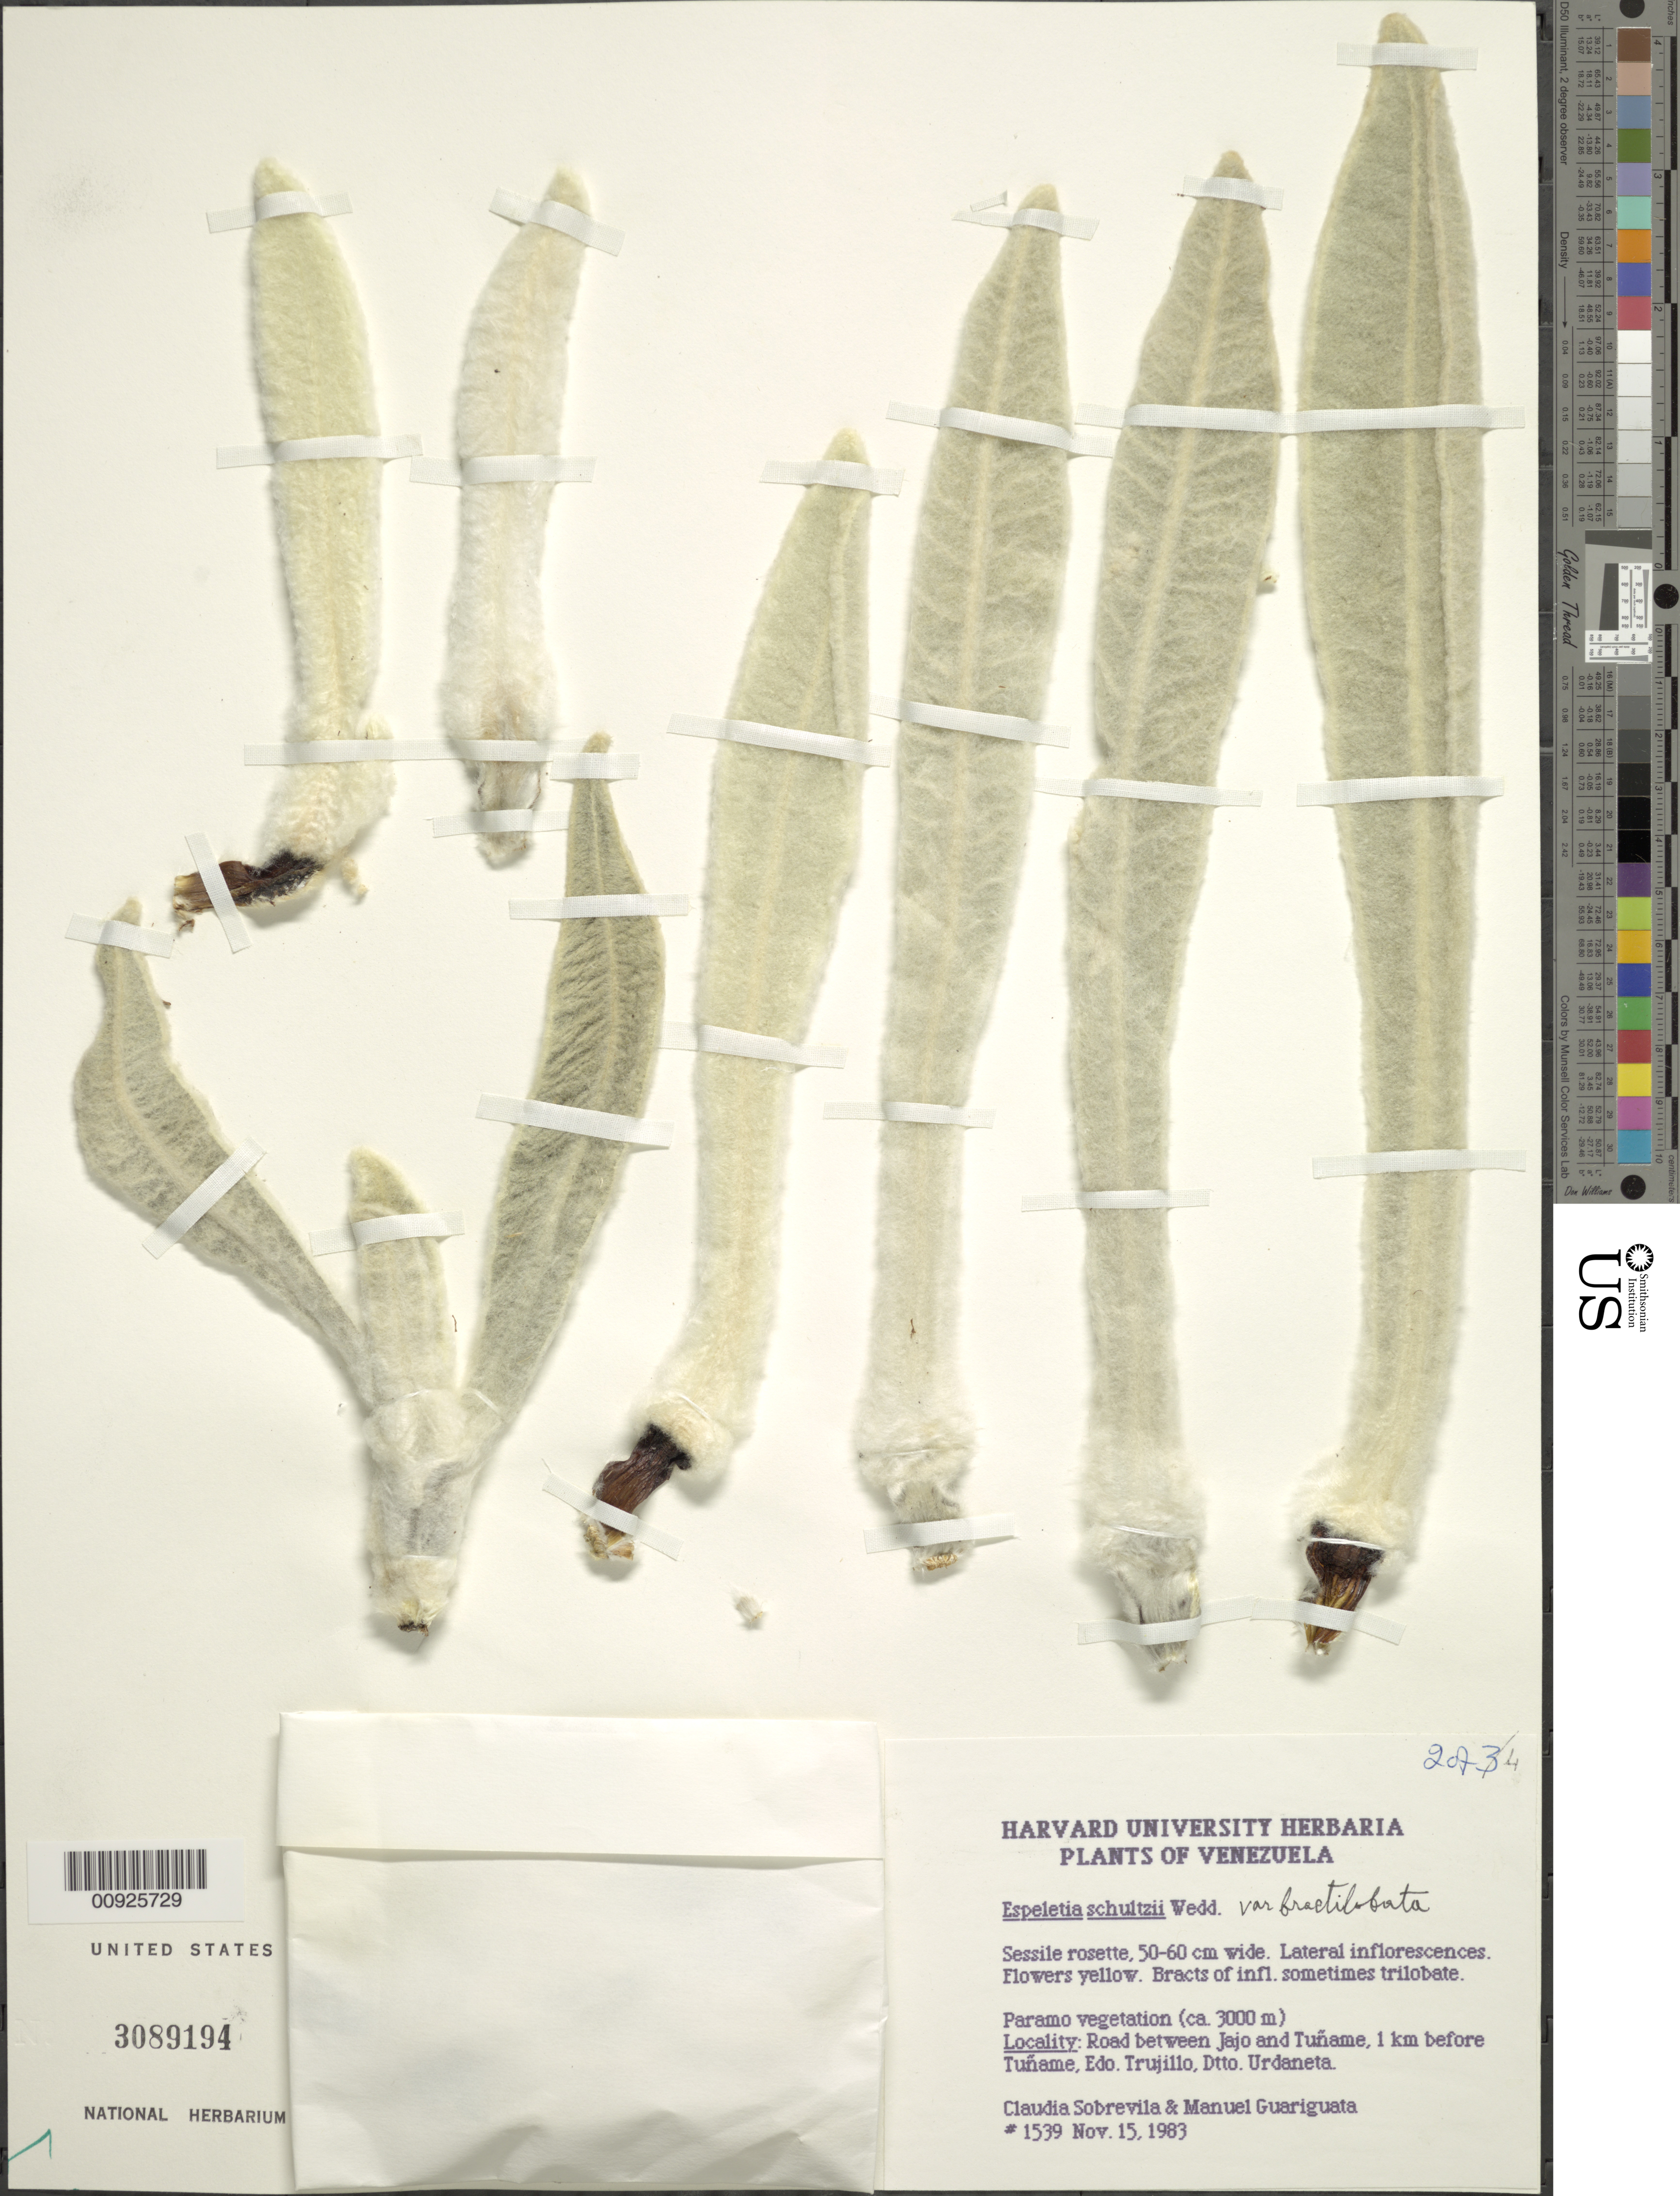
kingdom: Plantae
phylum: Tracheophyta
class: Magnoliopsida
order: Asterales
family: Asteraceae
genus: Espeletia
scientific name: Espeletia schultzii var. bractilobata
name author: Cuatrec.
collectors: C. Sobrevila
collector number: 1539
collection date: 1983-11-15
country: Venezuela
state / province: Trujillo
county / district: Urdaneta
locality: Road between Jaló and Tuñame, 1 km from Tuñame.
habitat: Páramo vegetation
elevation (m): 3000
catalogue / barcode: US 3089194